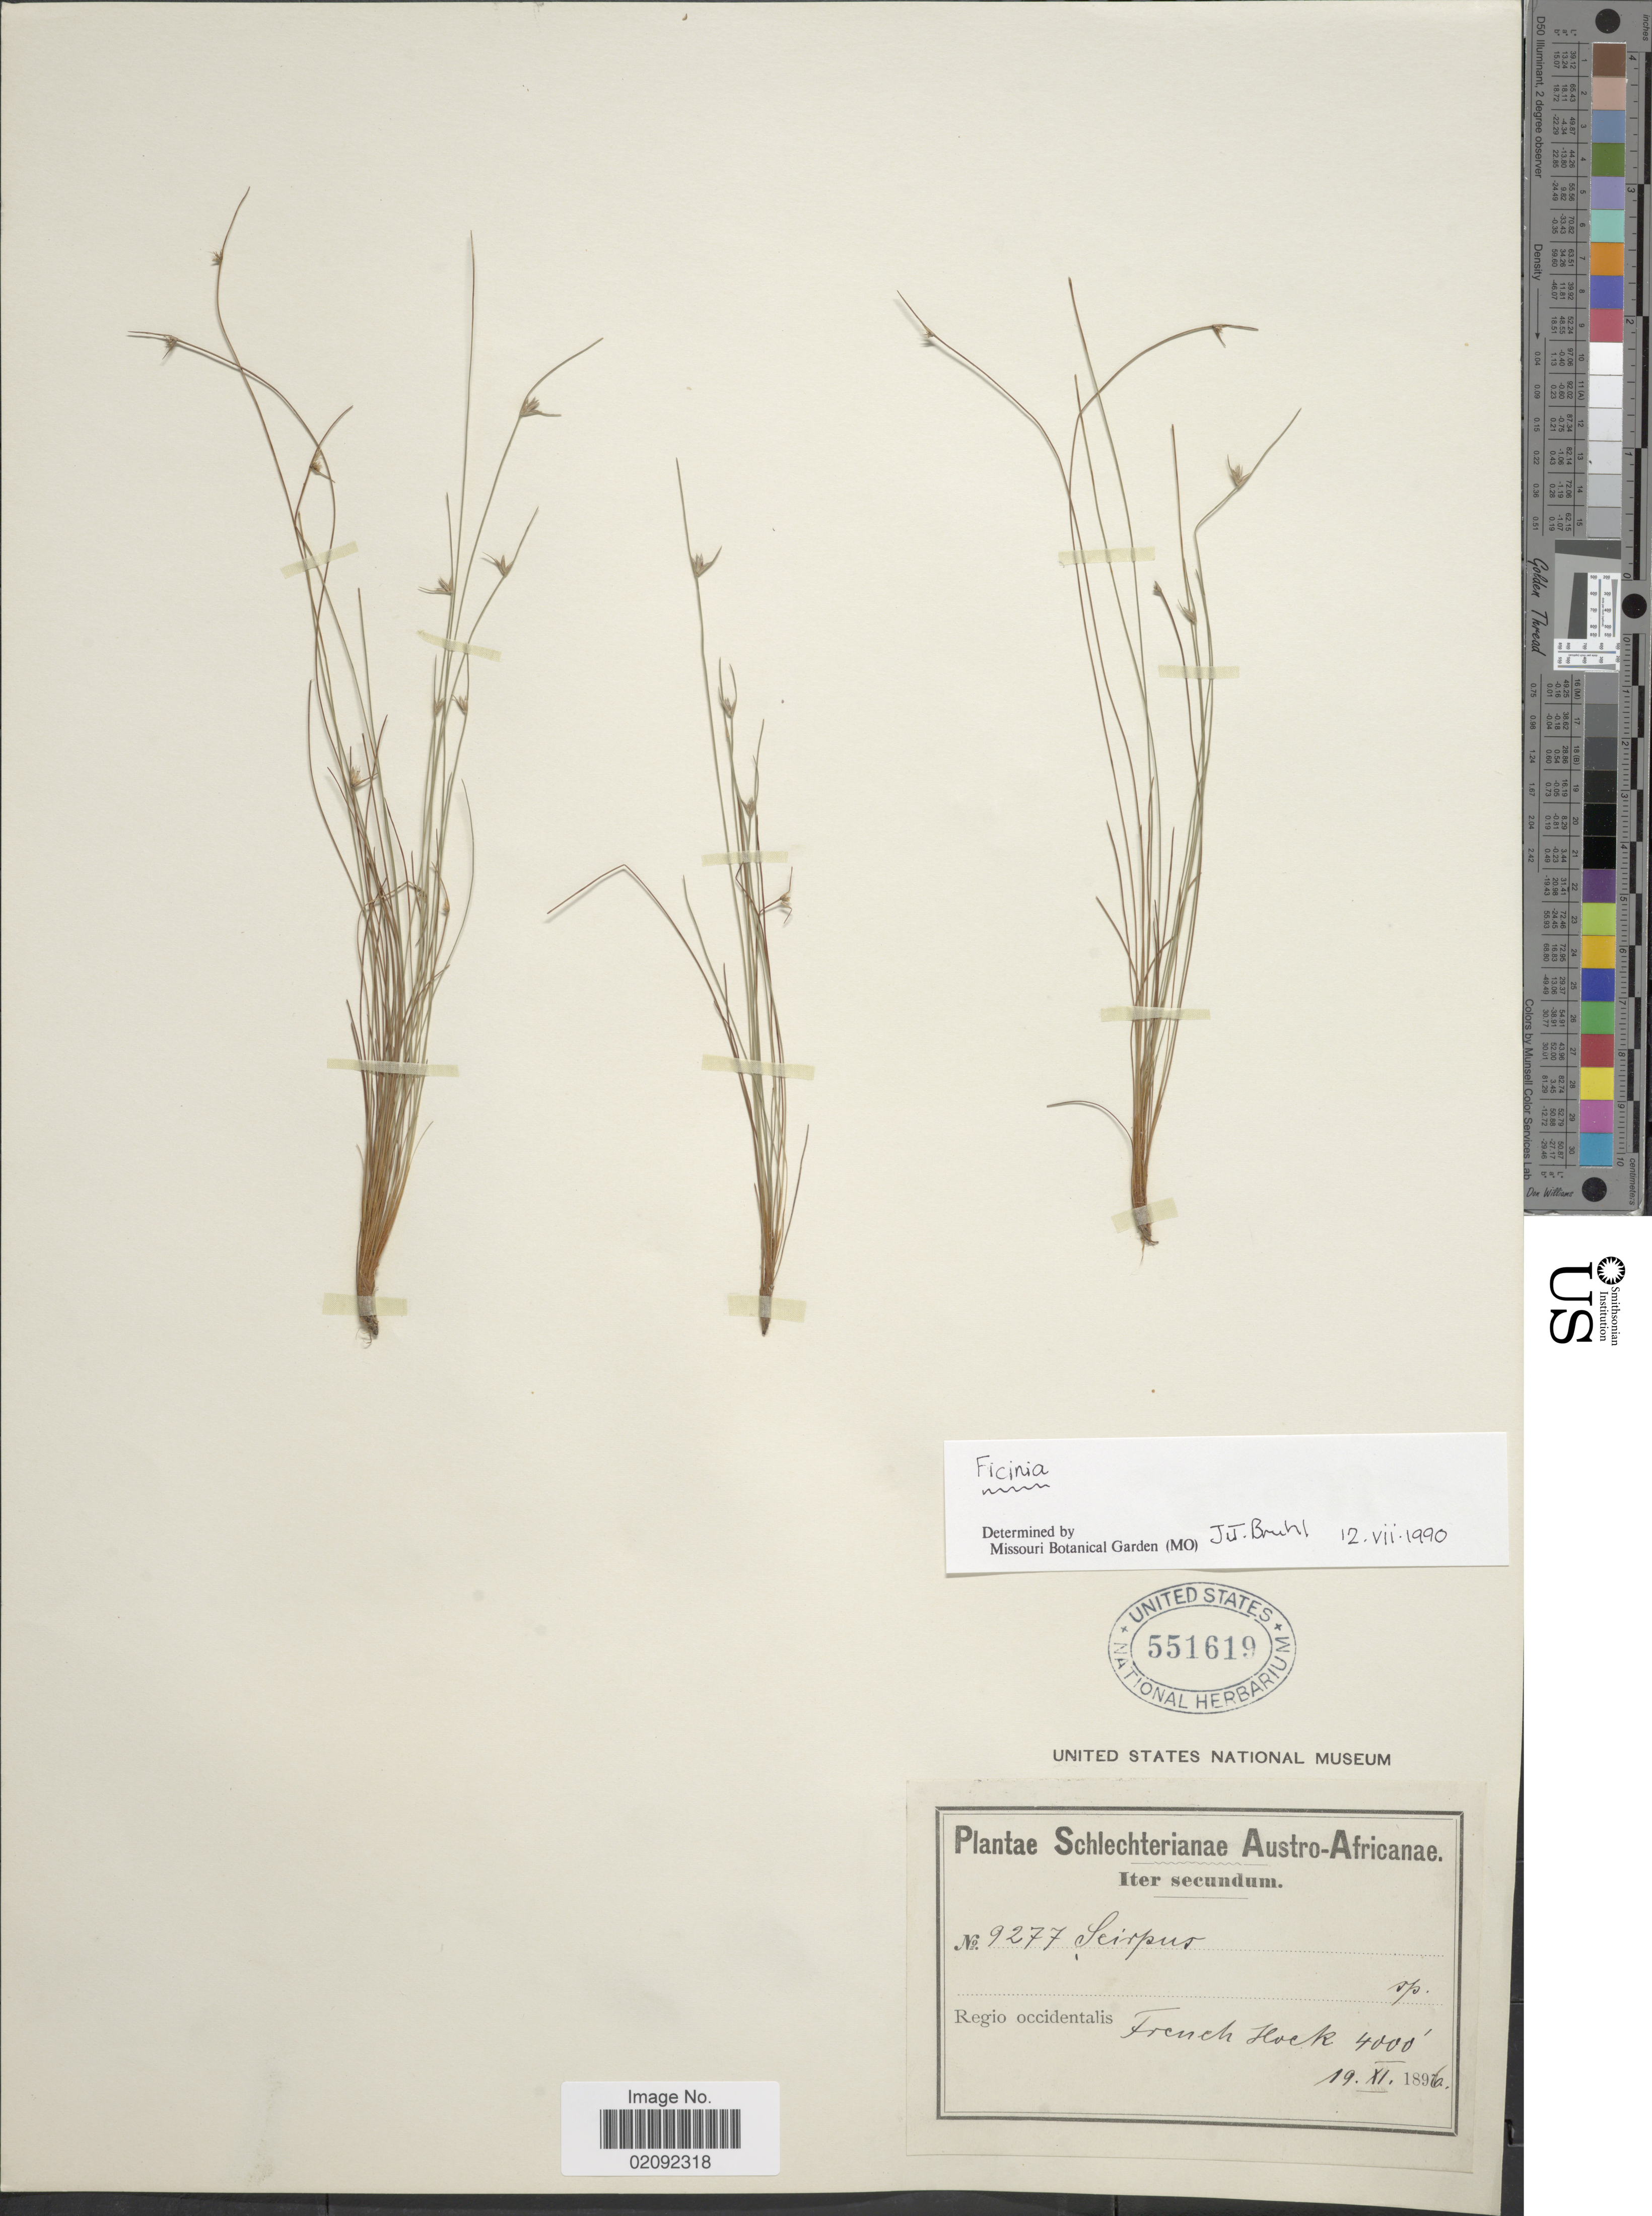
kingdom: Plantae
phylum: Tracheophyta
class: Liliopsida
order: Poales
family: Cyperaceae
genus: Ficinia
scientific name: Ficinia albicans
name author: Nees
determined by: Strong, Mark T., (BOT), Smithsonian Institution - National Museum of Natural History (UNITED STATES)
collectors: Schlechter, --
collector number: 9277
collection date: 1896-11-19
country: South Africa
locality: Austro-Africanae, Regio occidentalis, French Hock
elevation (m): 1219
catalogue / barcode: US 551619